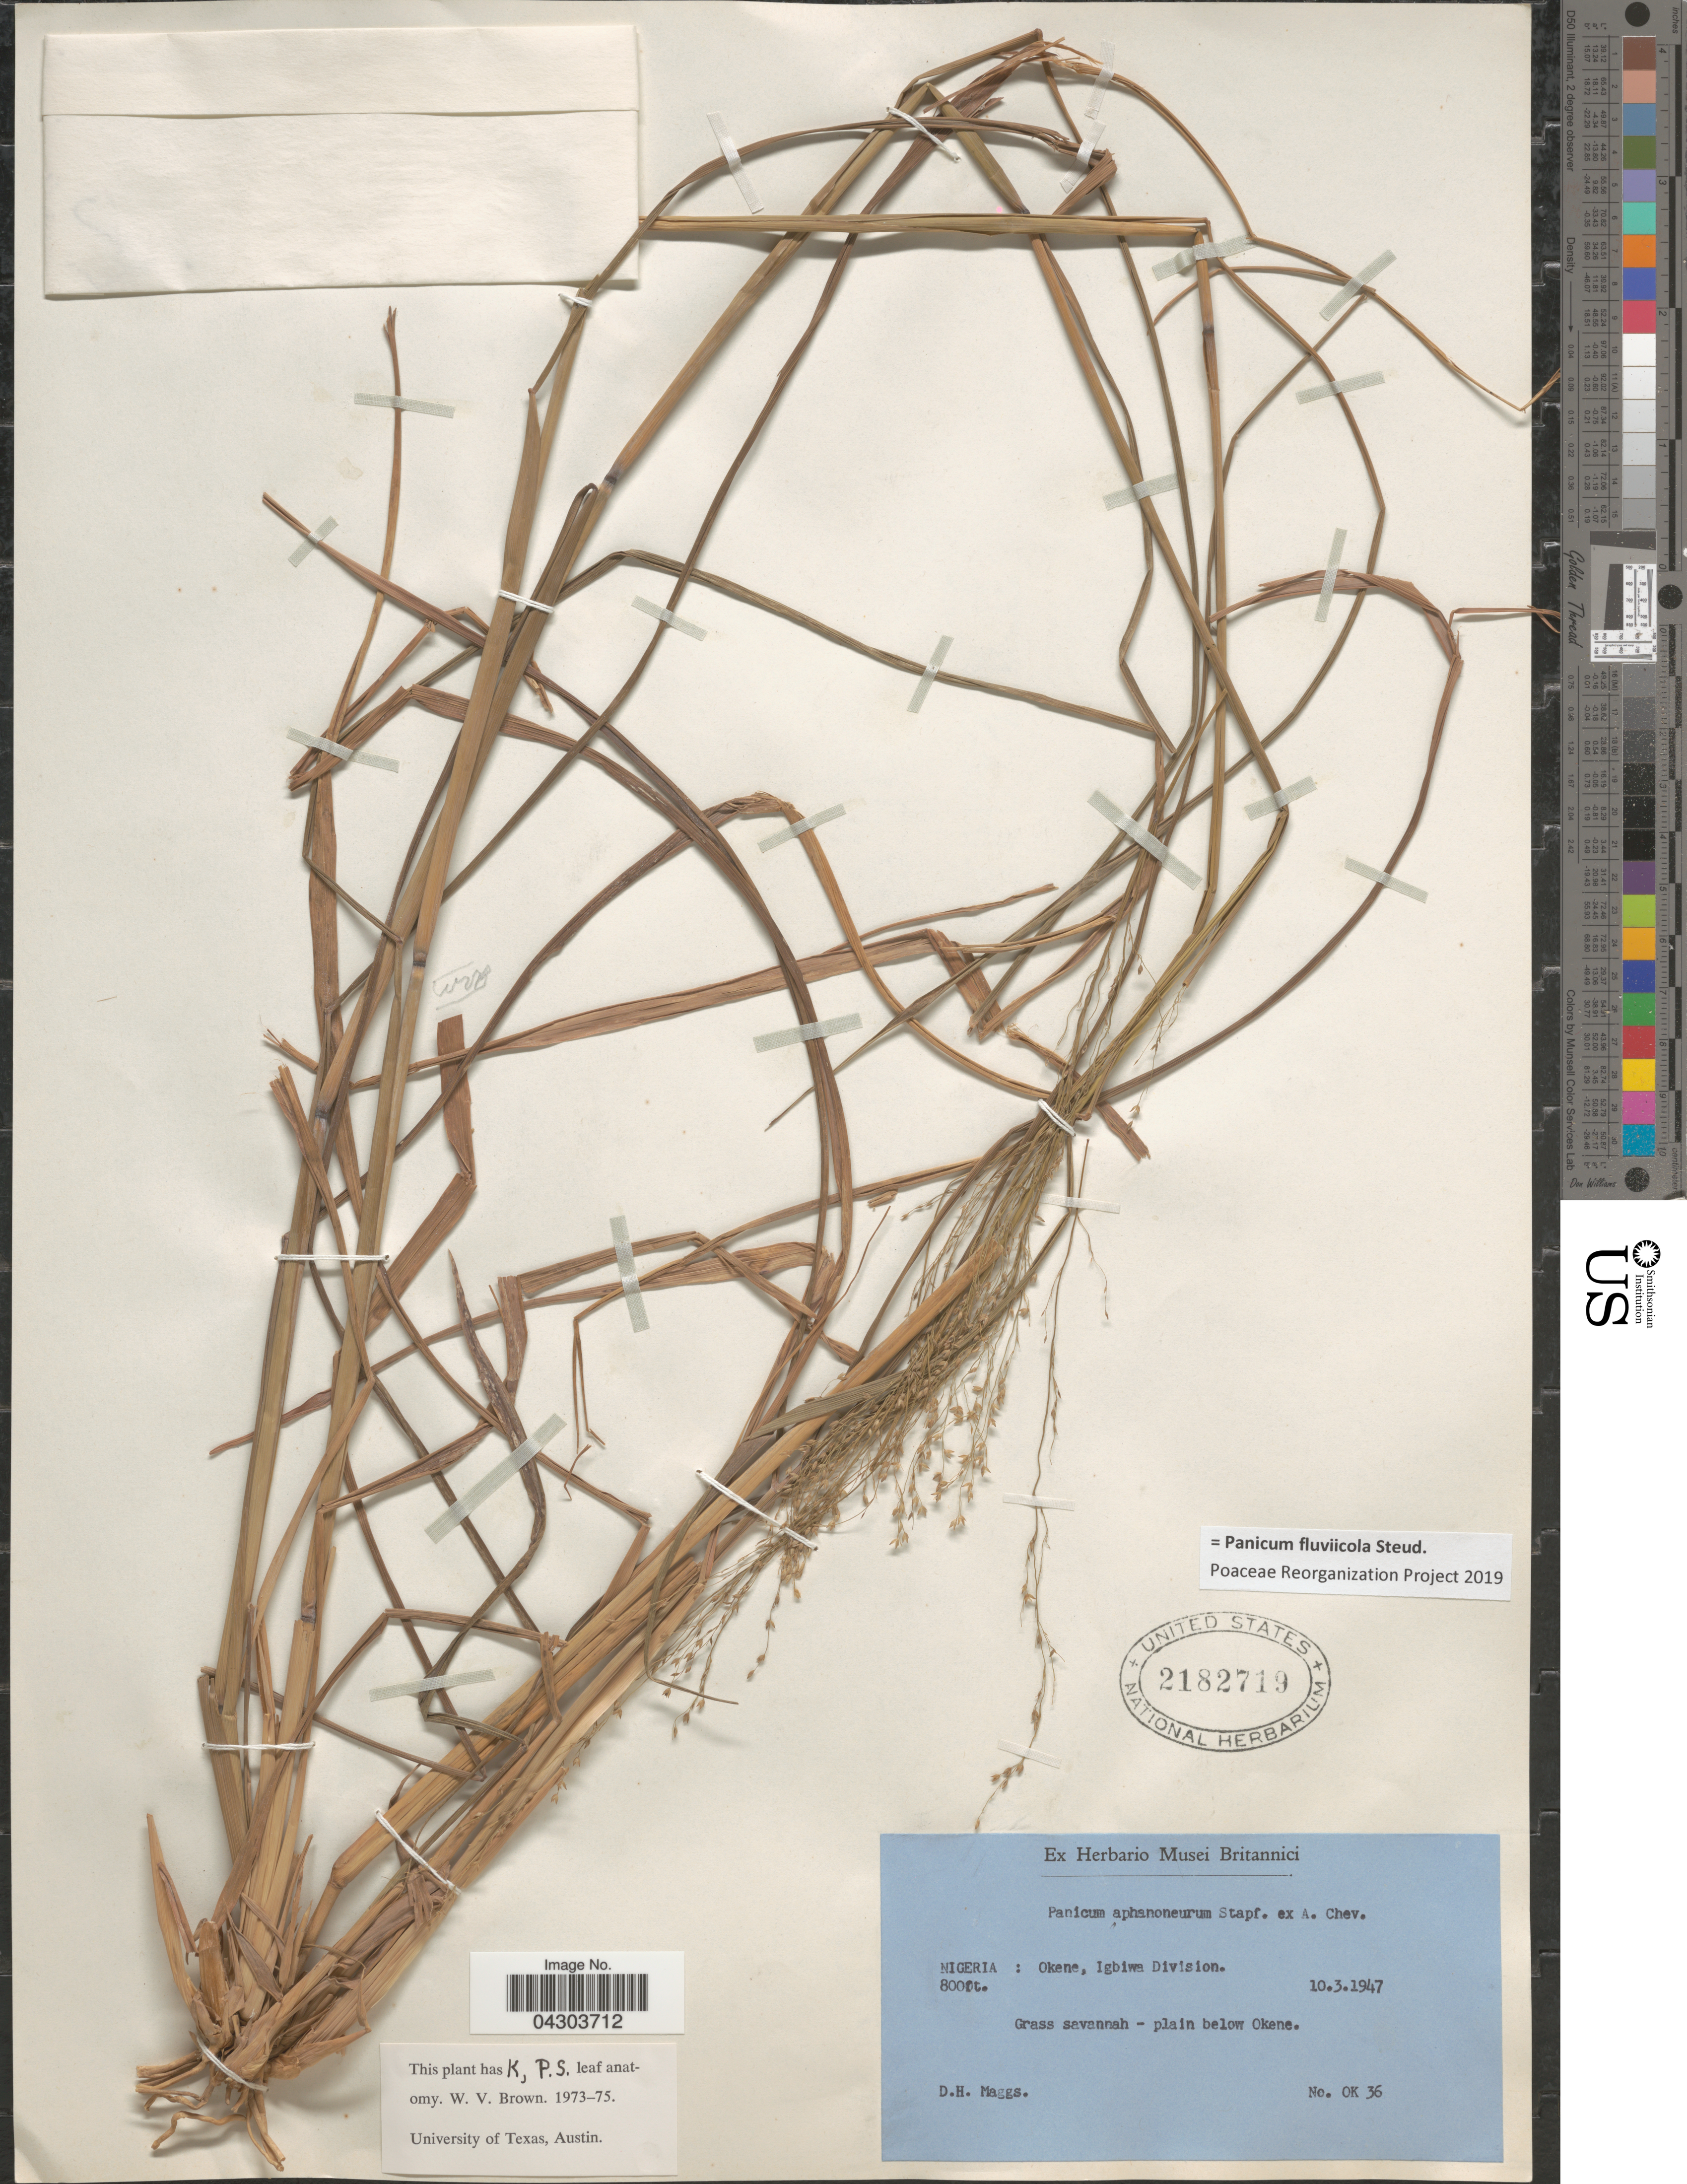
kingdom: Plantae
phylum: Tracheophyta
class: Liliopsida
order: Poales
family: Poaceae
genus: Panicum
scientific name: Panicum fluviicola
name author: Steud.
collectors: D. Maggs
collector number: OK36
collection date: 1947-03-10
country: Nigeria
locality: Okene, Igbiwa Division. Grass savannah-plain below Okene.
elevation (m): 244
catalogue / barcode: US 2182719